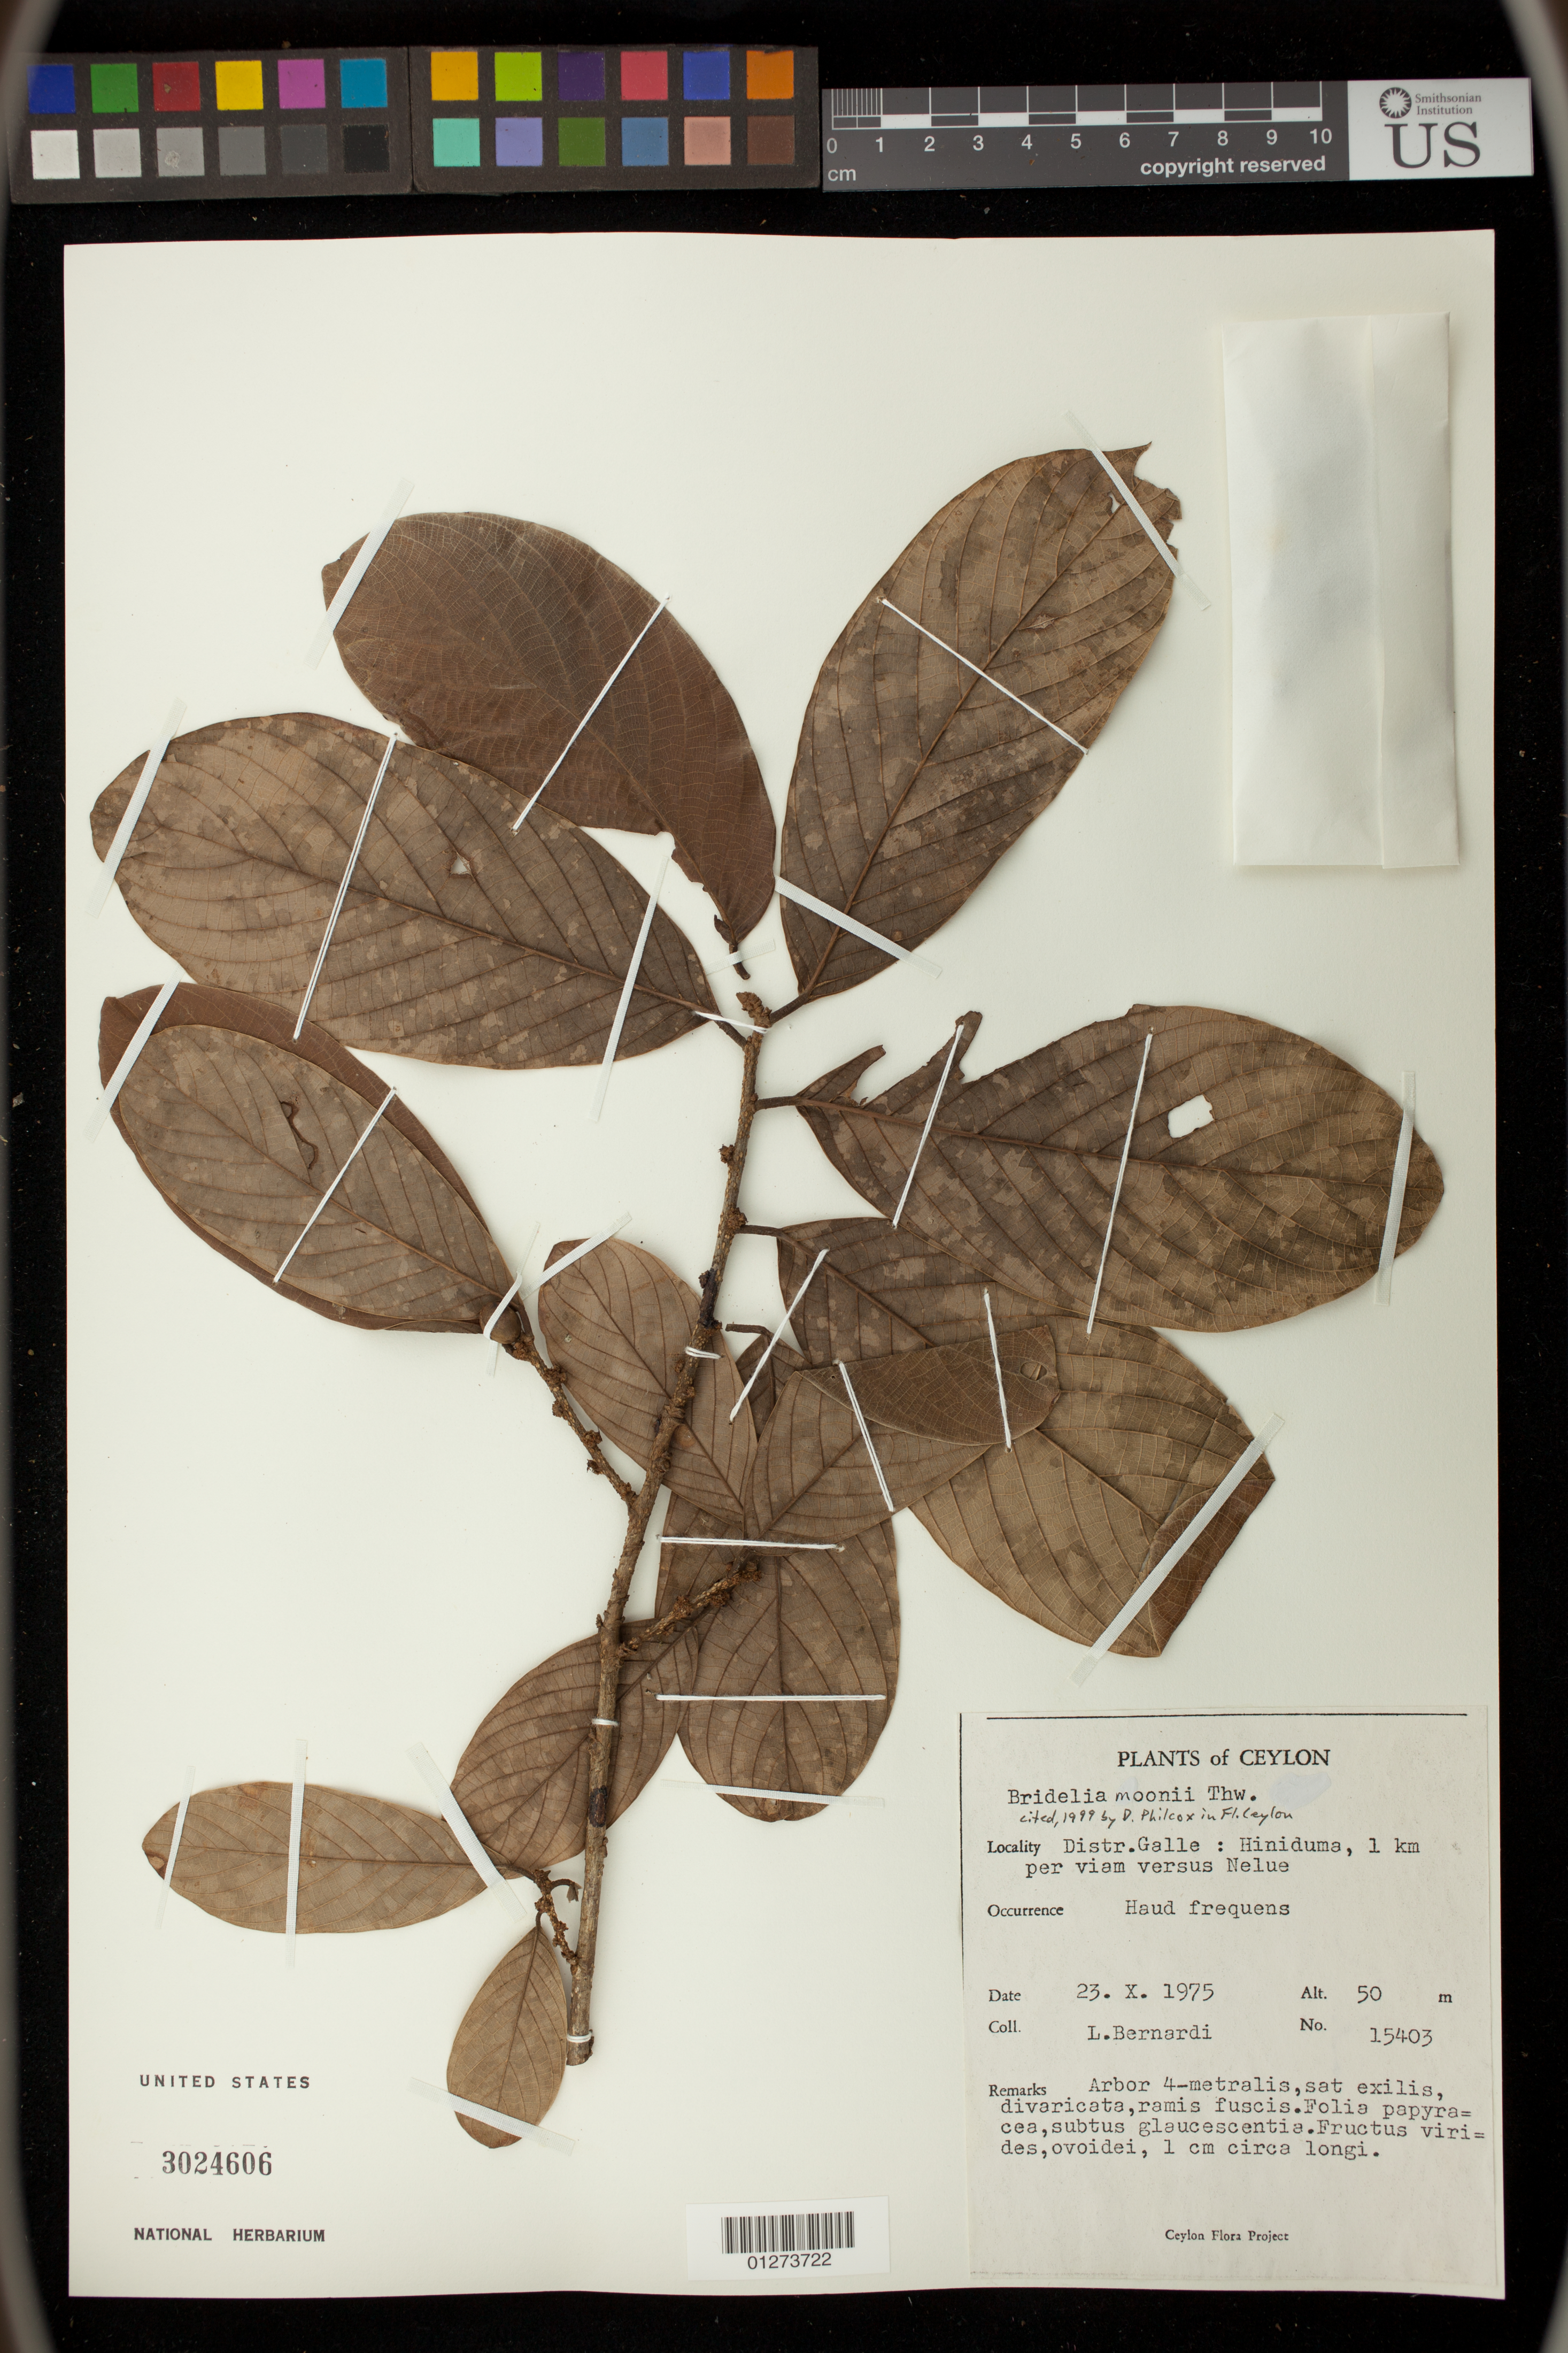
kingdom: Plantae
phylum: Tracheophyta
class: Magnoliopsida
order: Malpighiales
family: Phyllanthaceae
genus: Bridelia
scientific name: Bridelia moonii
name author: Thwaites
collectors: L. Bernardi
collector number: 15403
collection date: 1975-10-23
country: Sri Lanka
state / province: Southern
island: Ceylon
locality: Ceylon. Distr. Galle: Hiniduma, 1 km per viam versus Nelue.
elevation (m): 50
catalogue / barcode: US 3024606